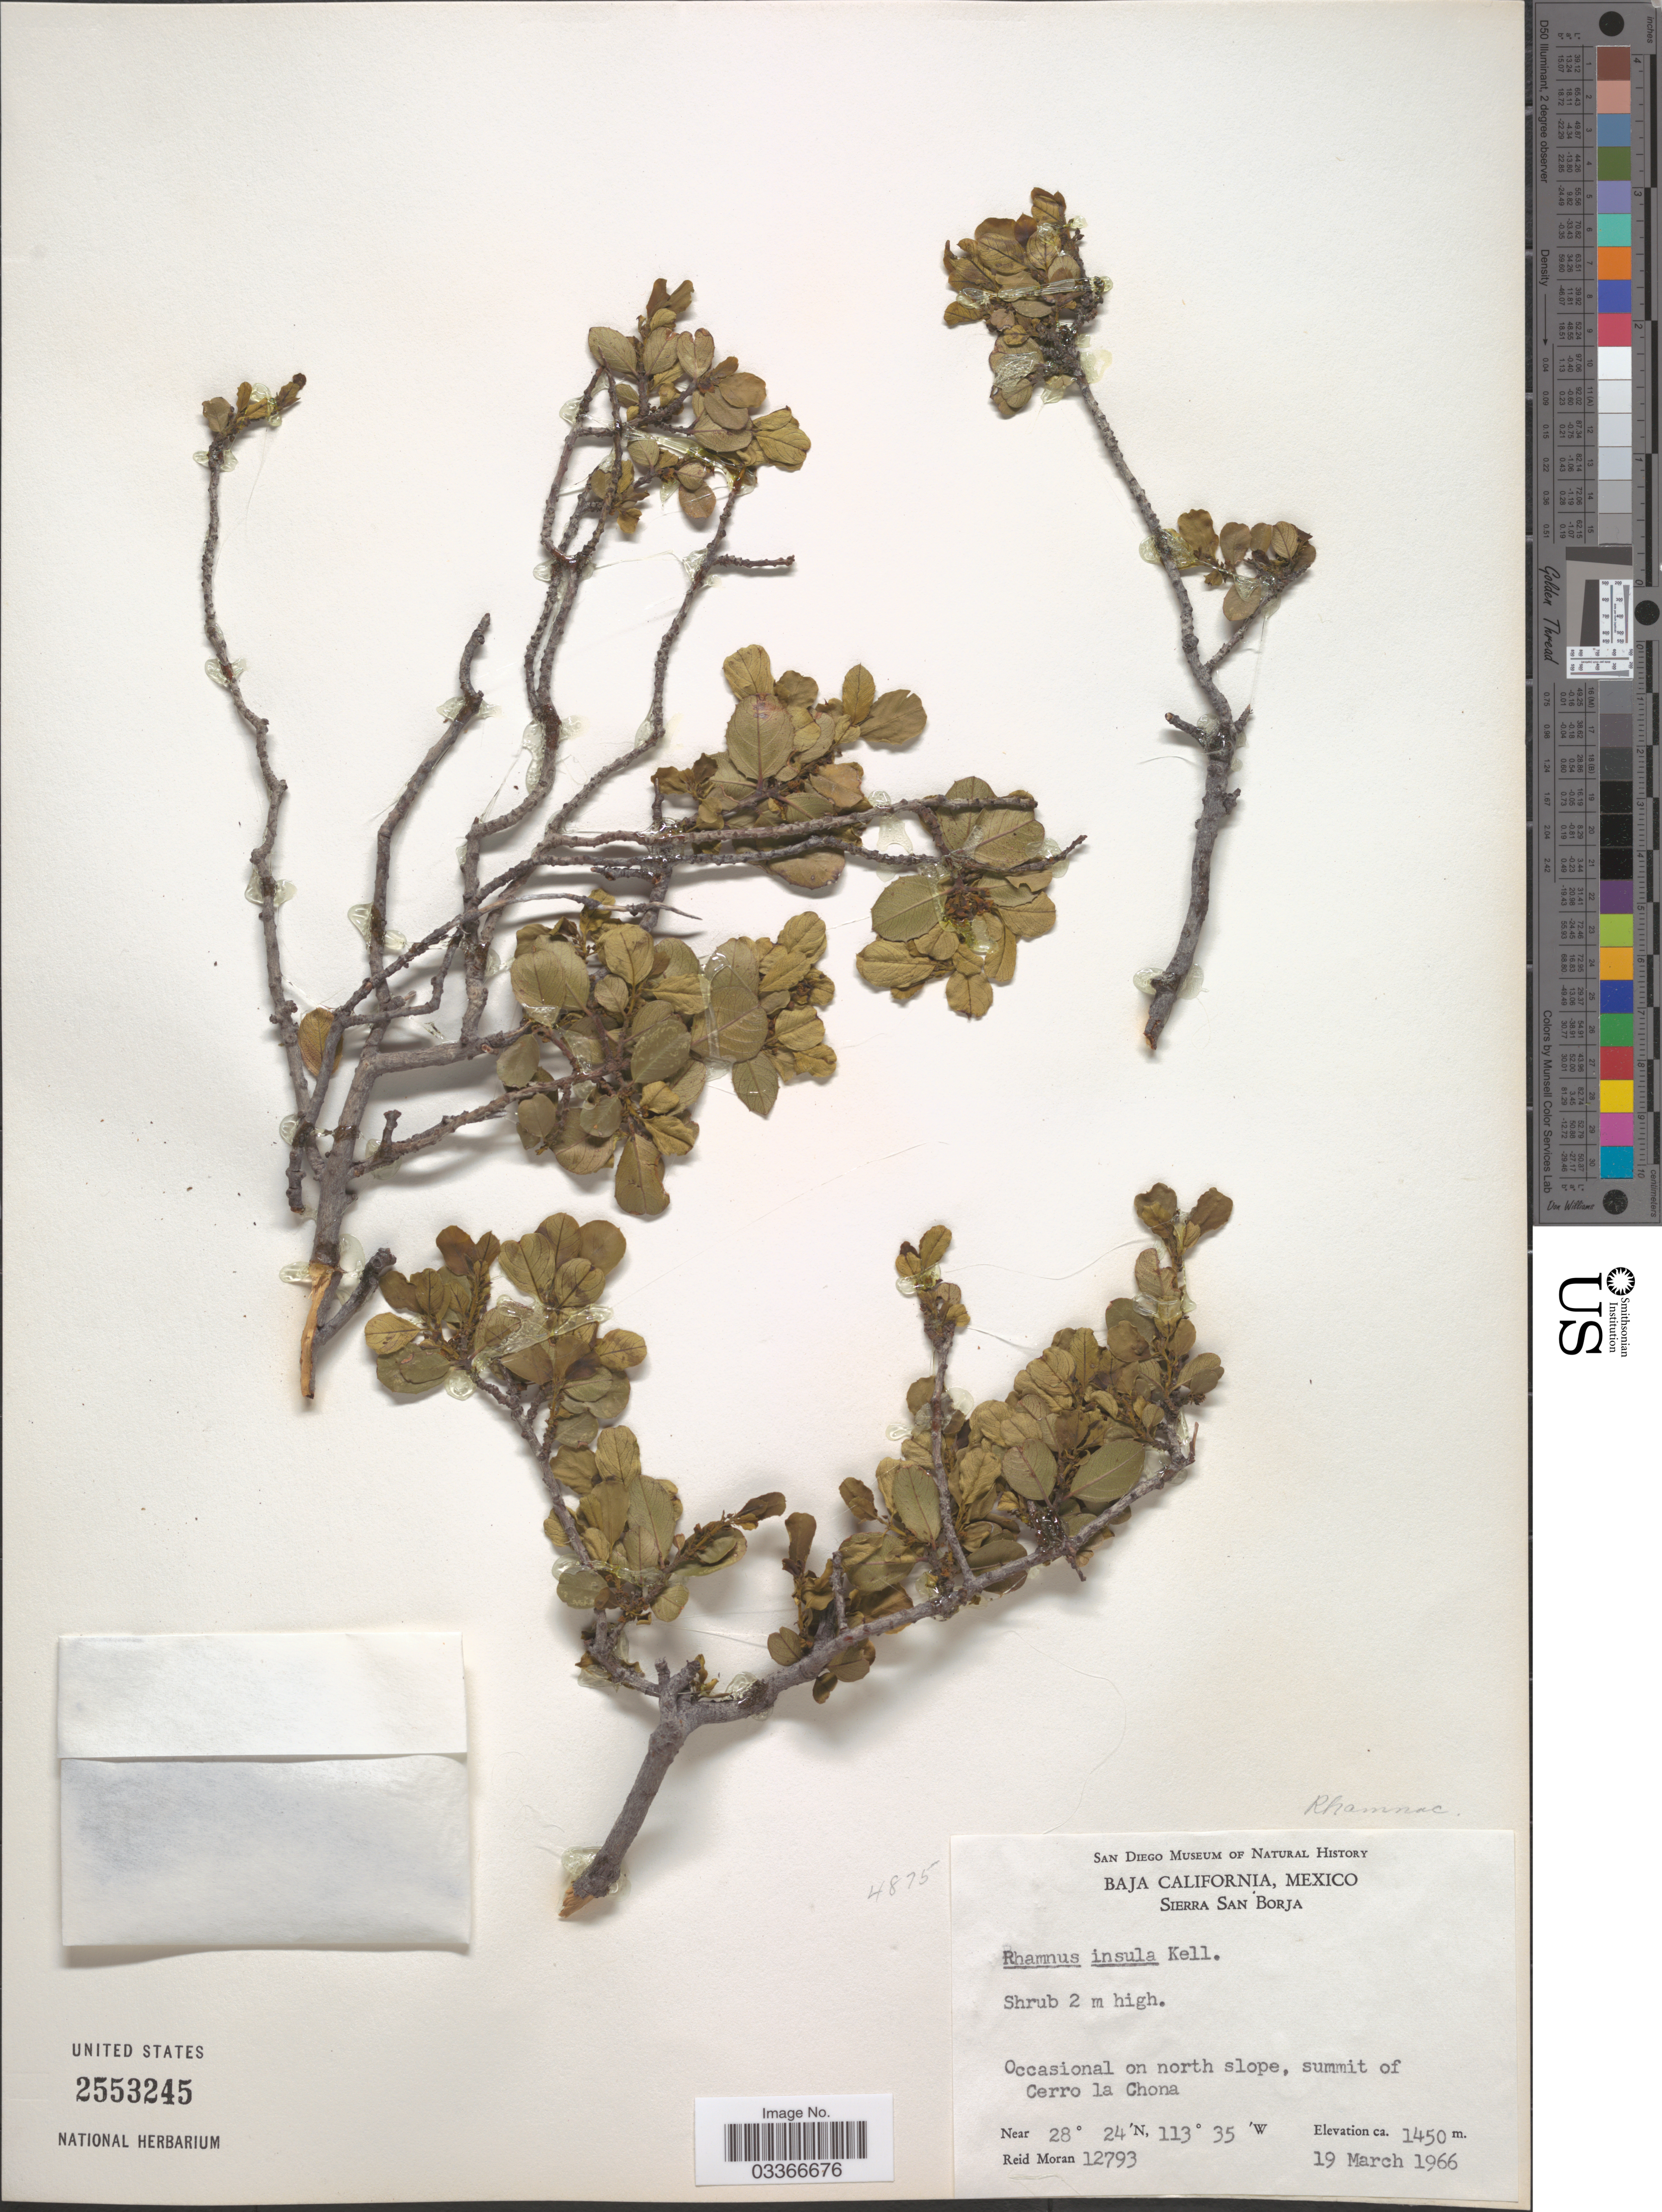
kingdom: Plantae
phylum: Tracheophyta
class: Magnoliopsida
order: Rosales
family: Rhamnaceae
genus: Rhamnus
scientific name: Rhamnus insula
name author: Kellogg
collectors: R. V. Moran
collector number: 12793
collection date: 1966-03-19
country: Mexico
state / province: Baja California Norte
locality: Sierra San Borja. Summit of Cerro la Chona.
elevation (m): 1450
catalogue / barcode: US 2553245